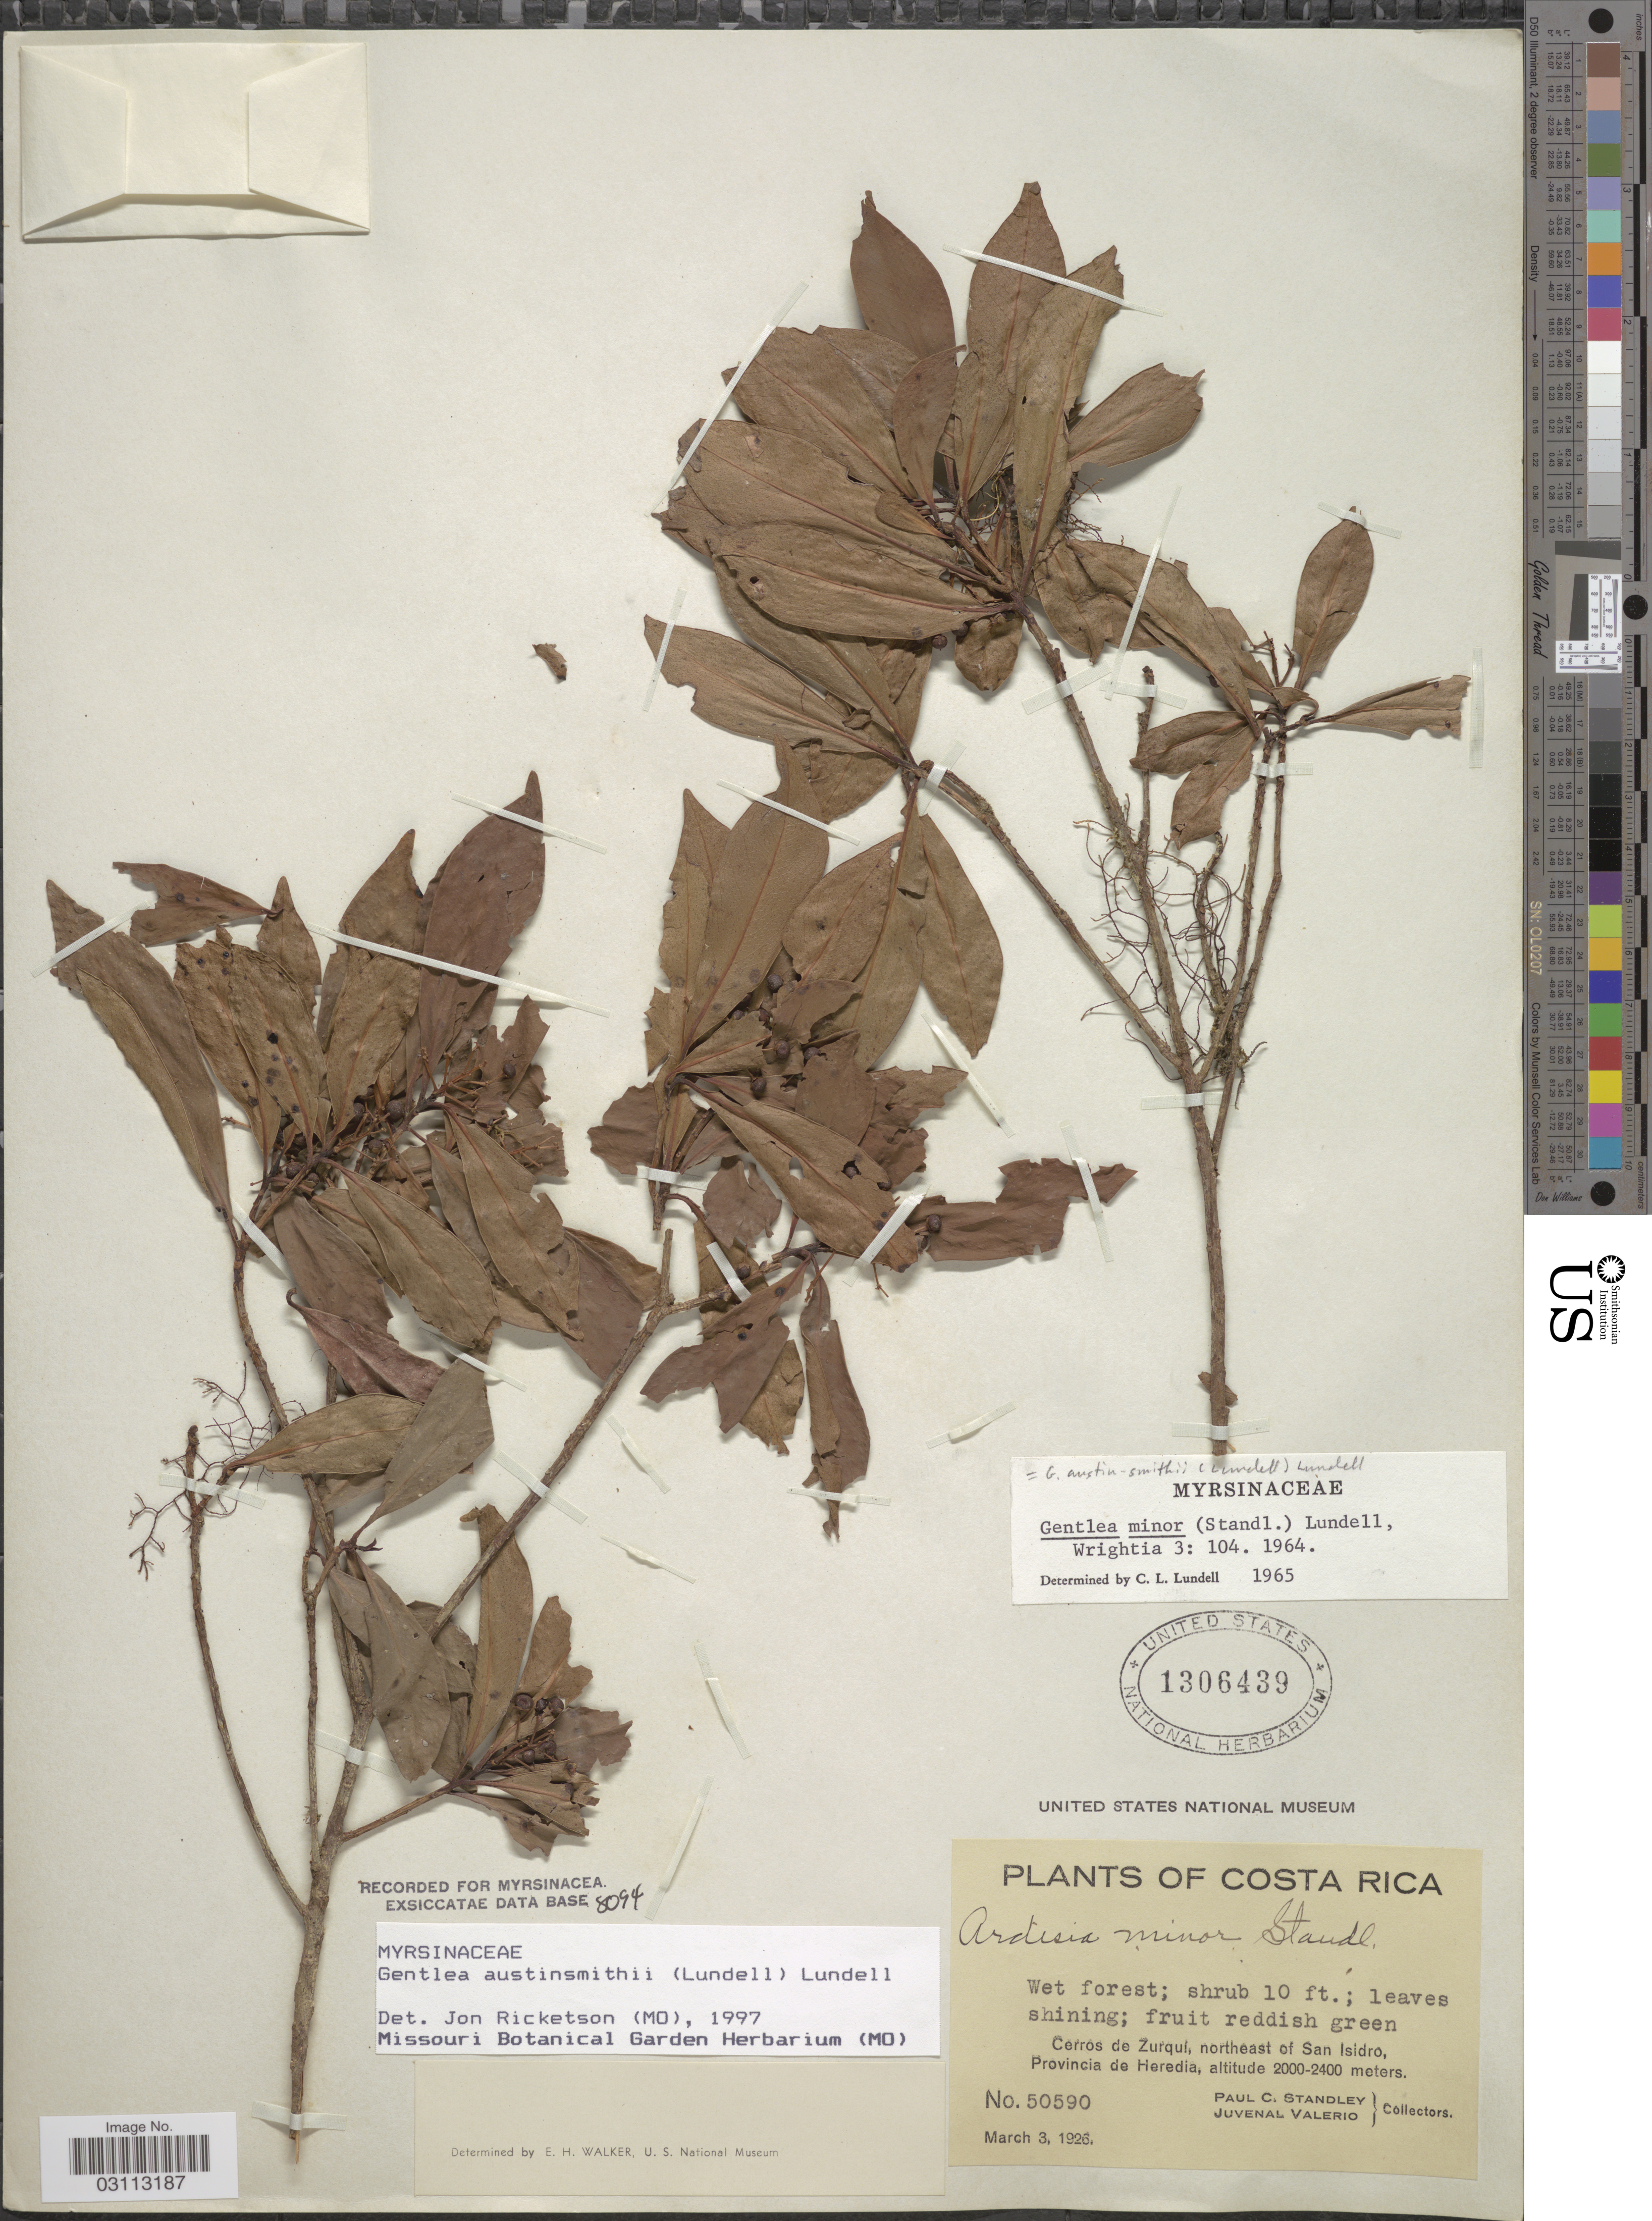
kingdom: Plantae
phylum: Tracheophyta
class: Magnoliopsida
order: Ericales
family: Primulaceae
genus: Gentlea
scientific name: Gentlea austin-smithii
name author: (Lundell) Lundell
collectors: P. C. Standley & J. Valerio R.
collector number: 50590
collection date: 1926-03-03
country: Costa Rica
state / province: Heredia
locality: Cerros de Zurquí, northeast of San Isidro, Provincia de Heredia.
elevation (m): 2000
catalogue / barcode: US 1306439